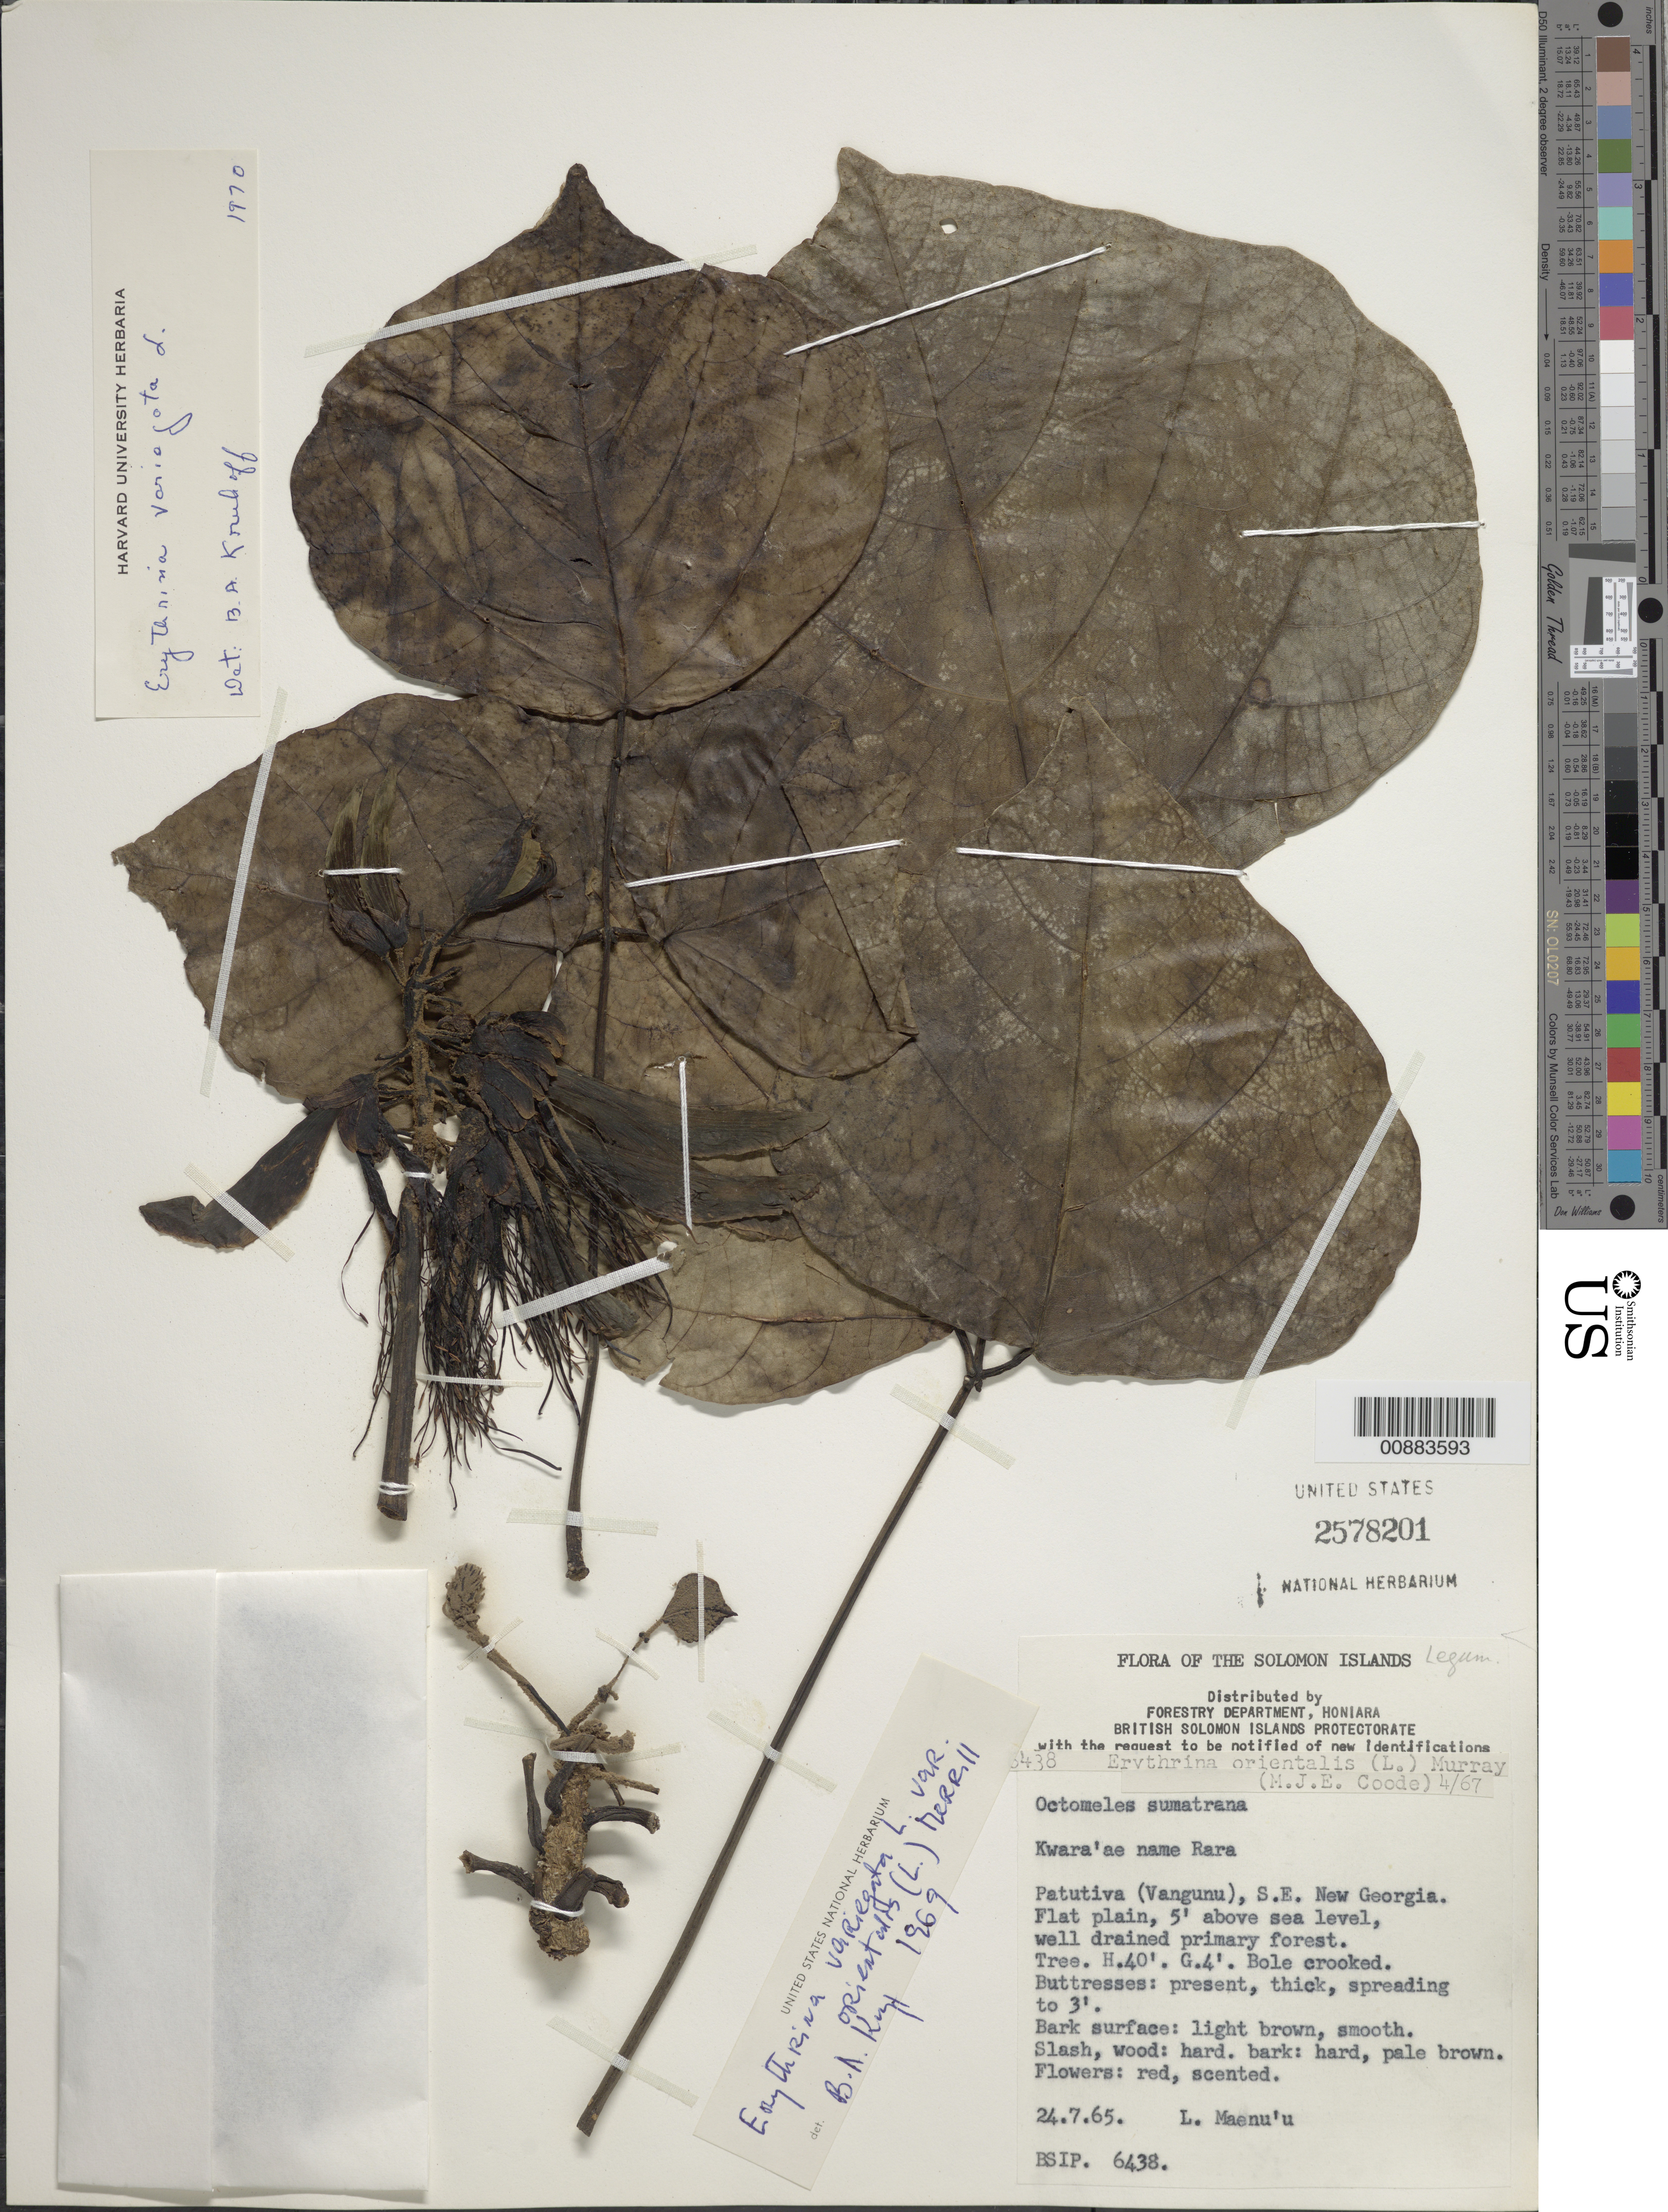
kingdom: Plantae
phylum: Tracheophyta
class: Magnoliopsida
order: Fabales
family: Fabaceae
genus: Erythrina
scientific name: Erythrina variegata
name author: L.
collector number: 6438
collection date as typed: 24 Jul 1965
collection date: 1965-07-24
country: Solomon Islands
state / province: Western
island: Vangunu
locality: SE New Georgia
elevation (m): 2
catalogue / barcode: US 2578201